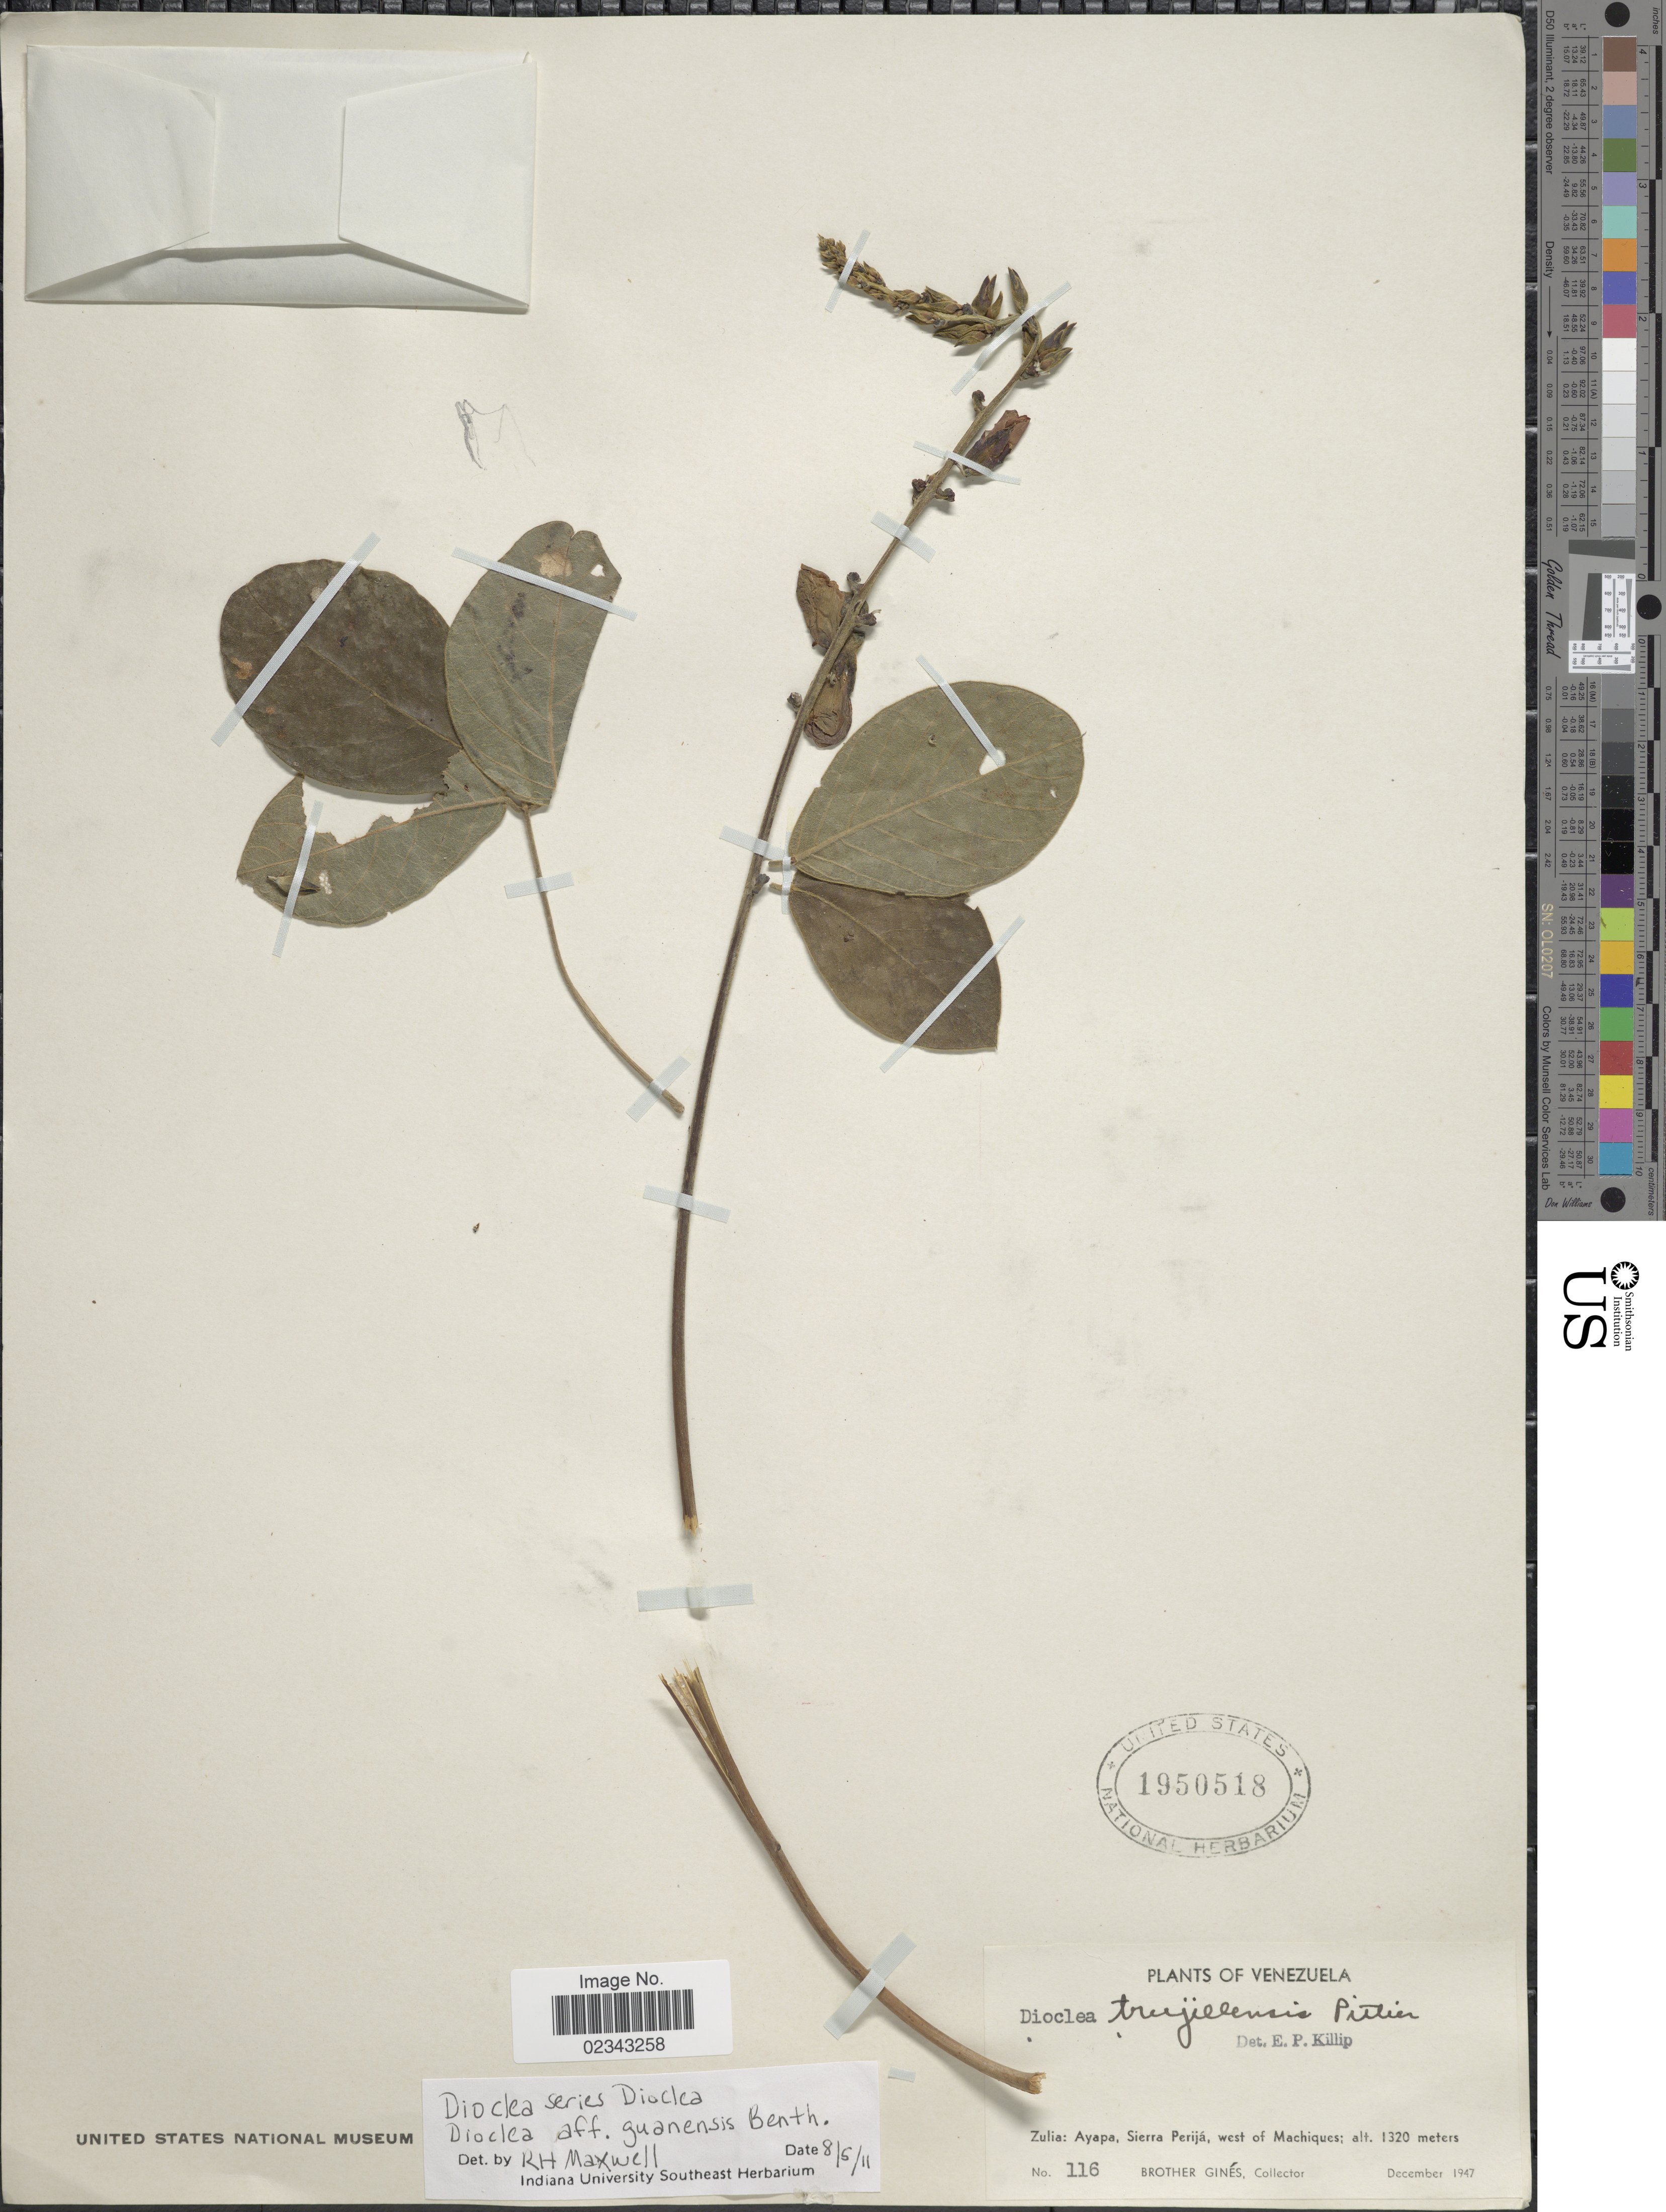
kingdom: Plantae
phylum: Tracheophyta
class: Magnoliopsida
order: Fabales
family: Fabaceae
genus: Dioclea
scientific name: Dioclea guianensis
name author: Benth.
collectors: Bro. Gines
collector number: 116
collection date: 1947-12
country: Venezuela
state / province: Zulia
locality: Ayapa, Sierra Perijá, west of Machiques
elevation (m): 1320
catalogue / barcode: US 1950518